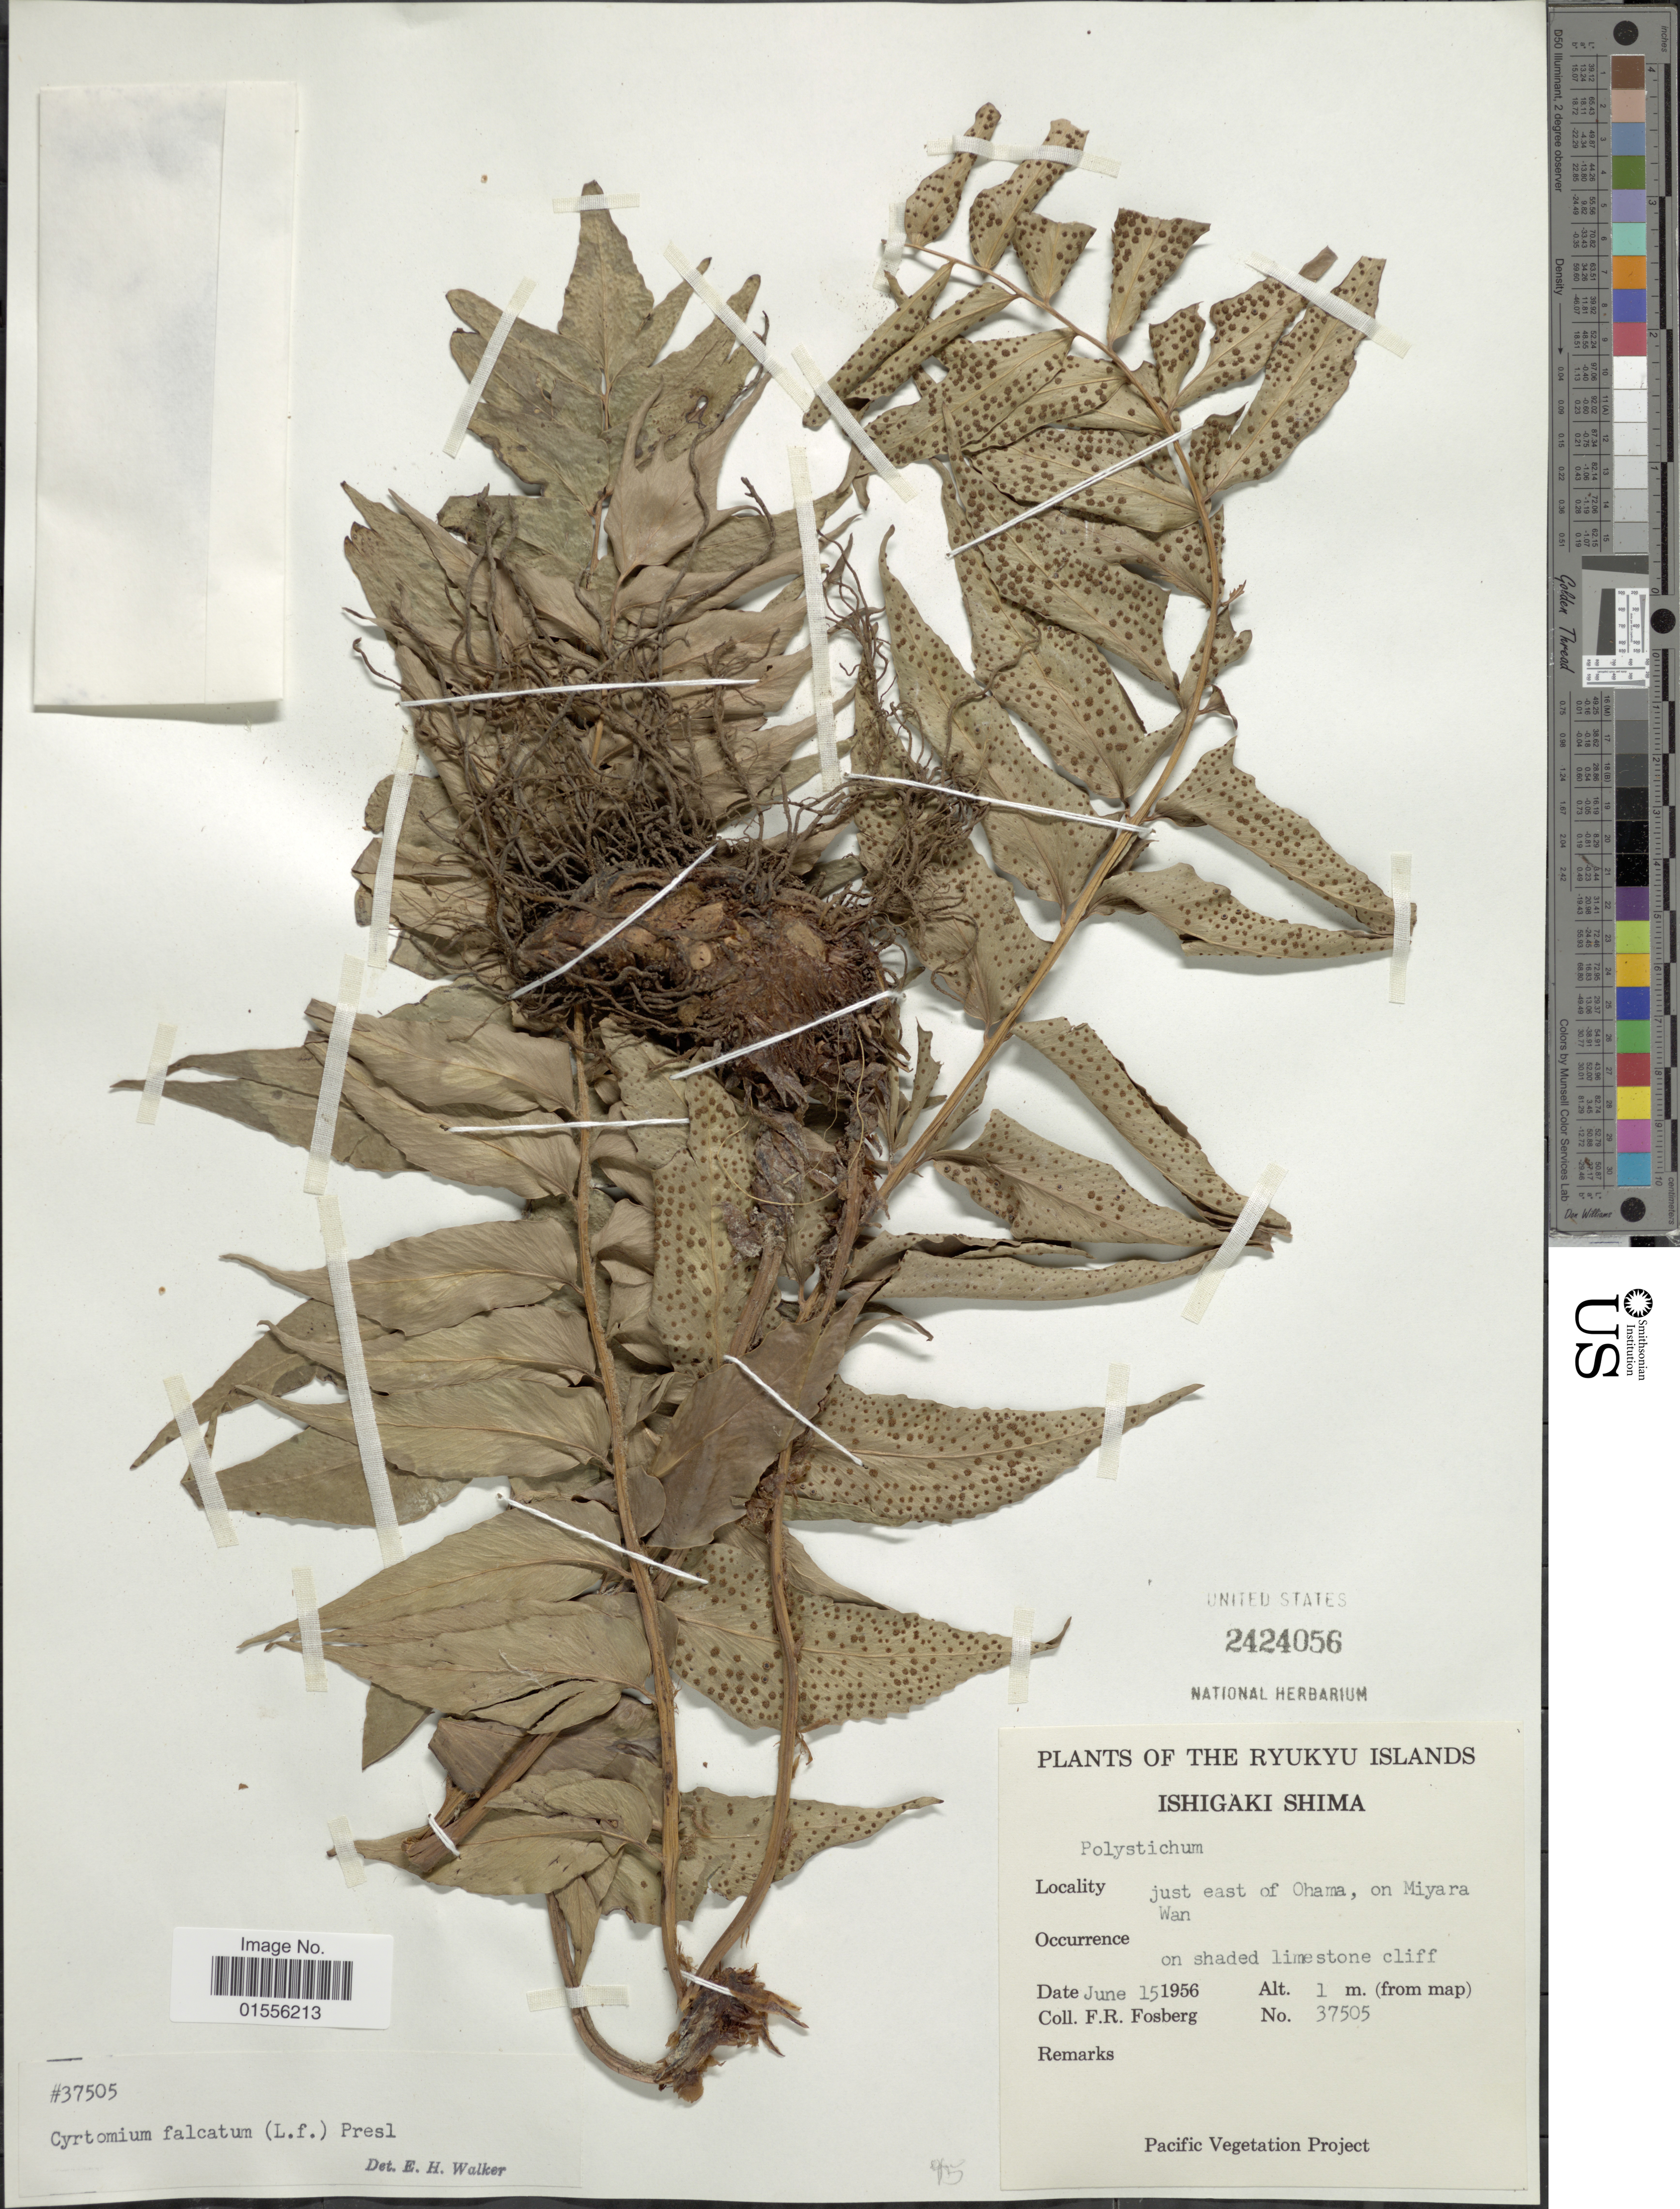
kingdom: Plantae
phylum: Tracheophyta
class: Polypodiopsida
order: Polypodiales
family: Dryopteridaceae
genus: Cyrtomium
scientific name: Cyrtomium falcatum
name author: (L. f.) C. Presl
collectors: F. R. Fosberg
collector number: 37505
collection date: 1956-06-15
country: Japan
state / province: Okinawa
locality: The Ryukyu Islands, Ishigaki Shima, just east of Ohama, on Miyara Wan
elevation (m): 1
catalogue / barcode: US 2424056